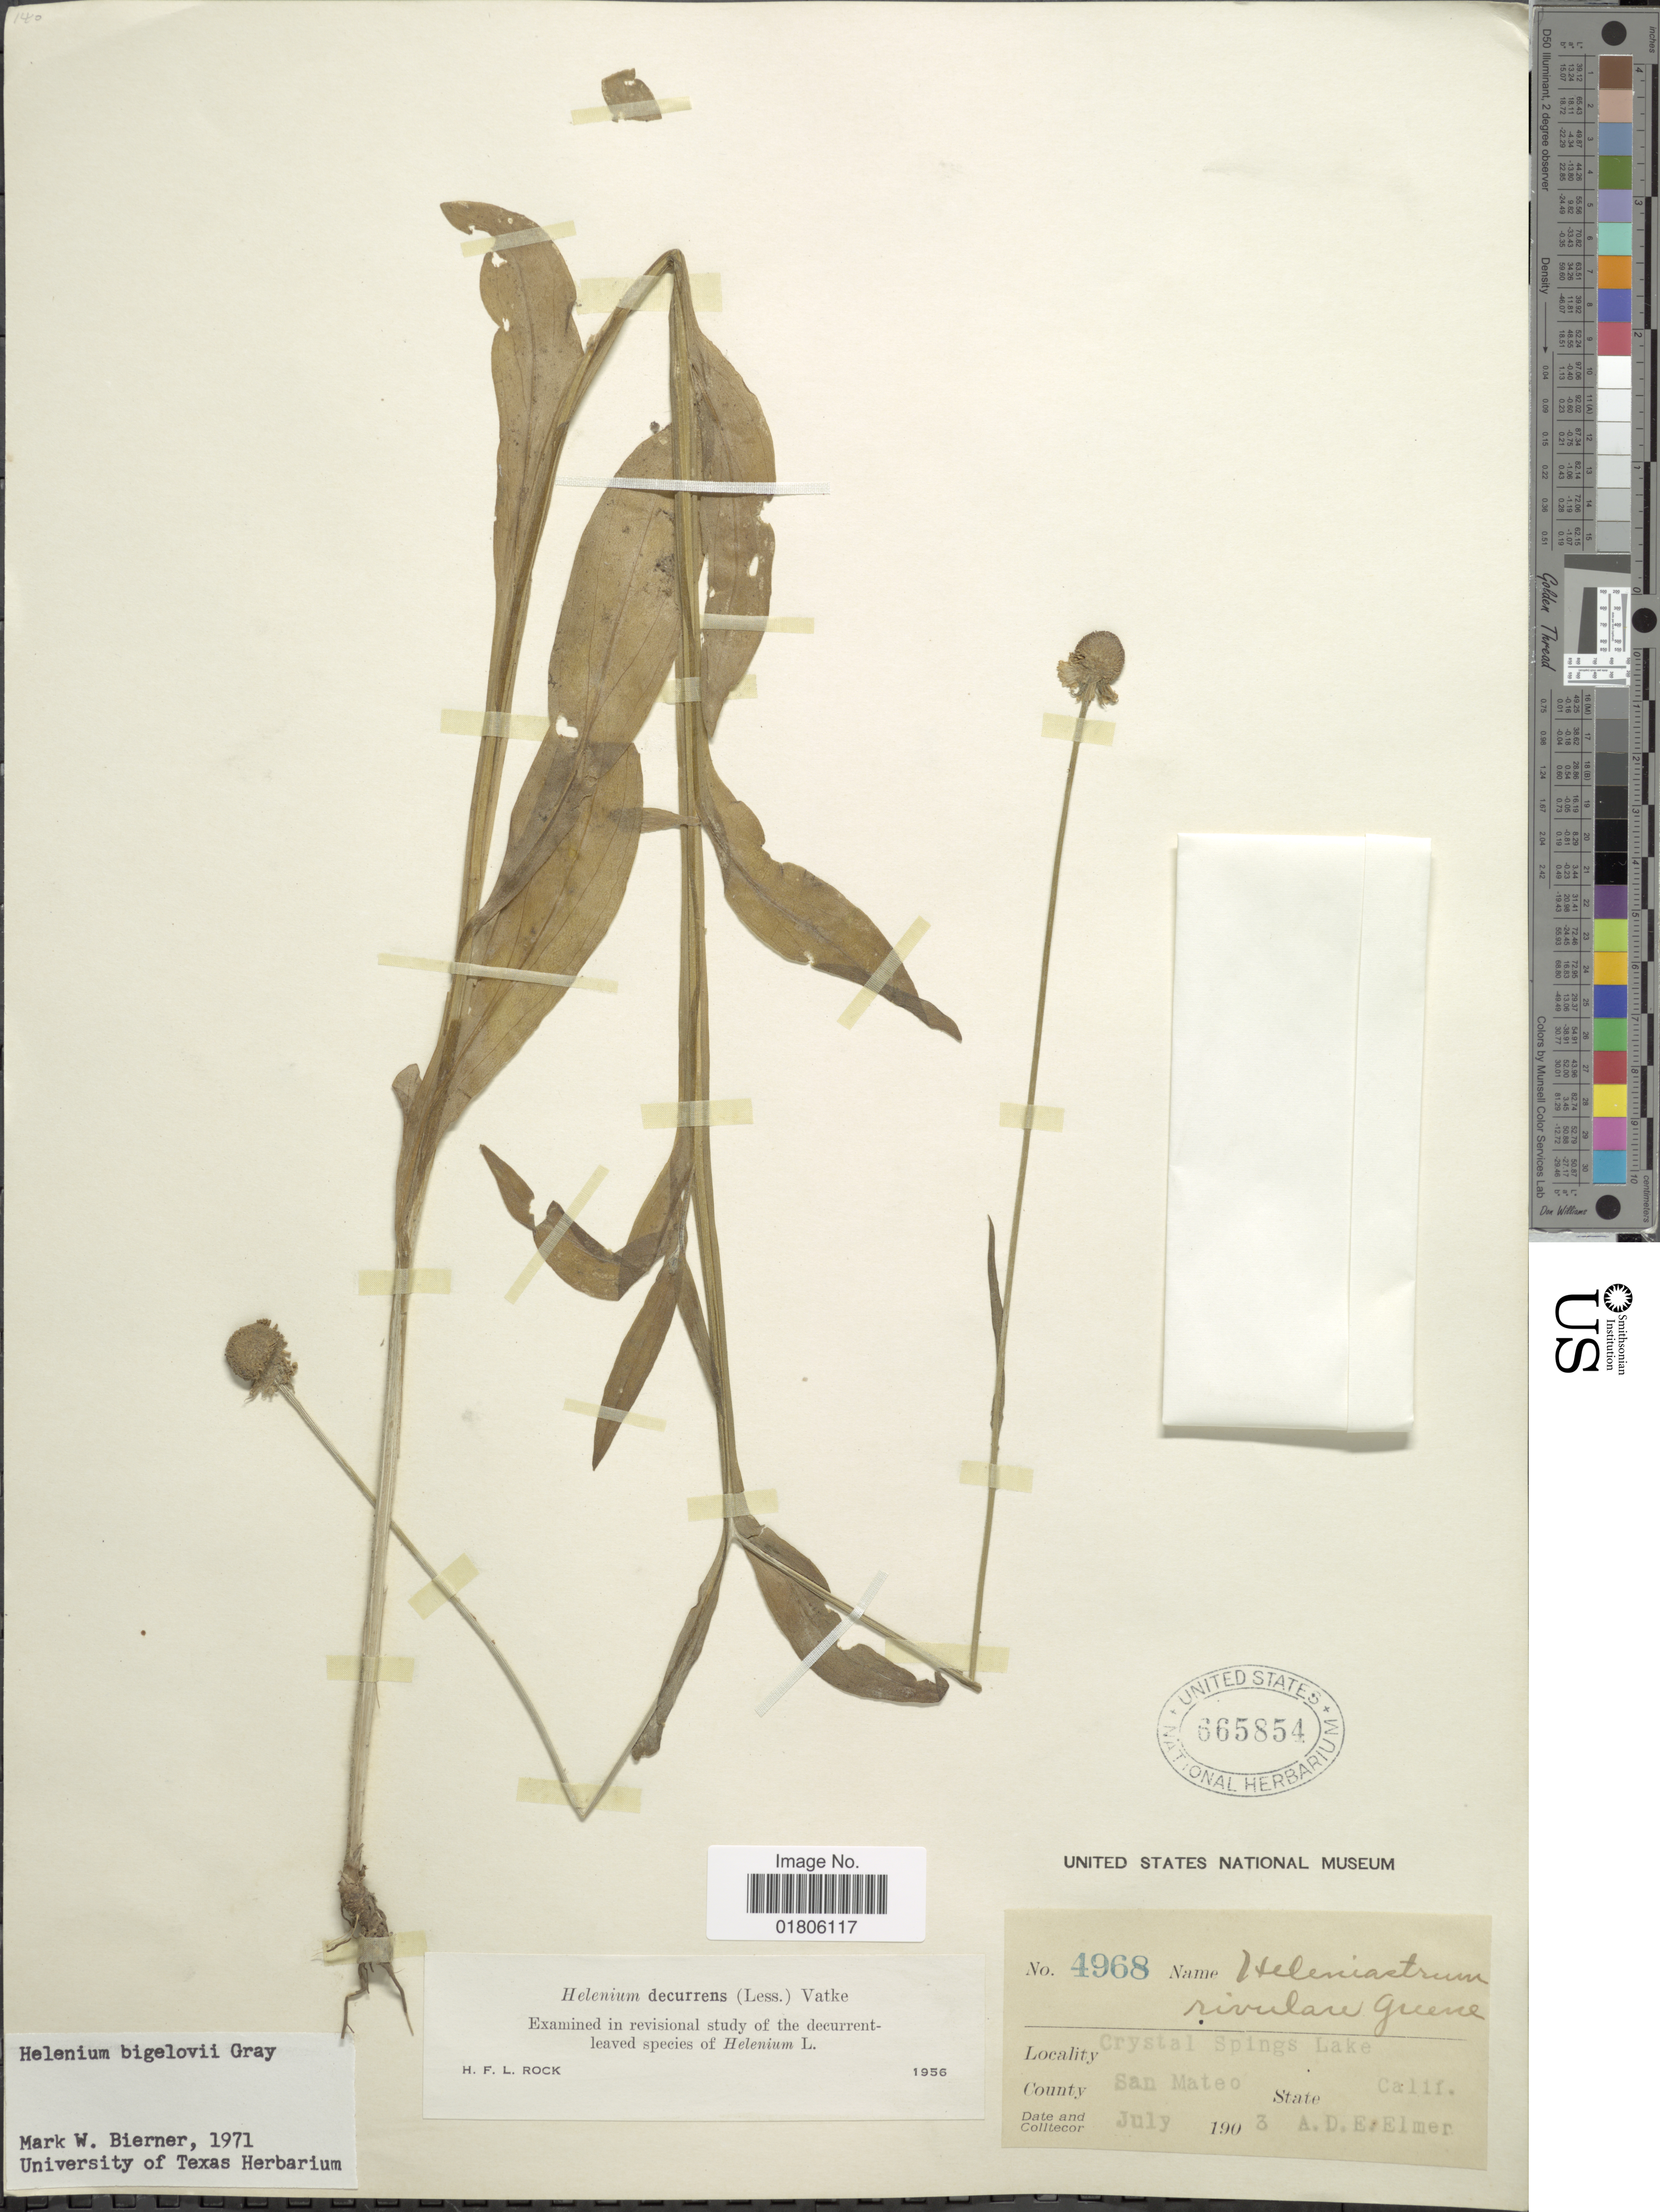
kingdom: Plantae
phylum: Tracheophyta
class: Magnoliopsida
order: Asterales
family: Asteraceae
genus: Helenium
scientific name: Helenium bigelovii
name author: A. Gray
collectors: A. D. E. Elmer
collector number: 4968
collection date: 1903-07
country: United States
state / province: California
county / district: San Mateo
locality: Crystal Springs Lake. County San Mateo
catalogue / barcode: US 665854